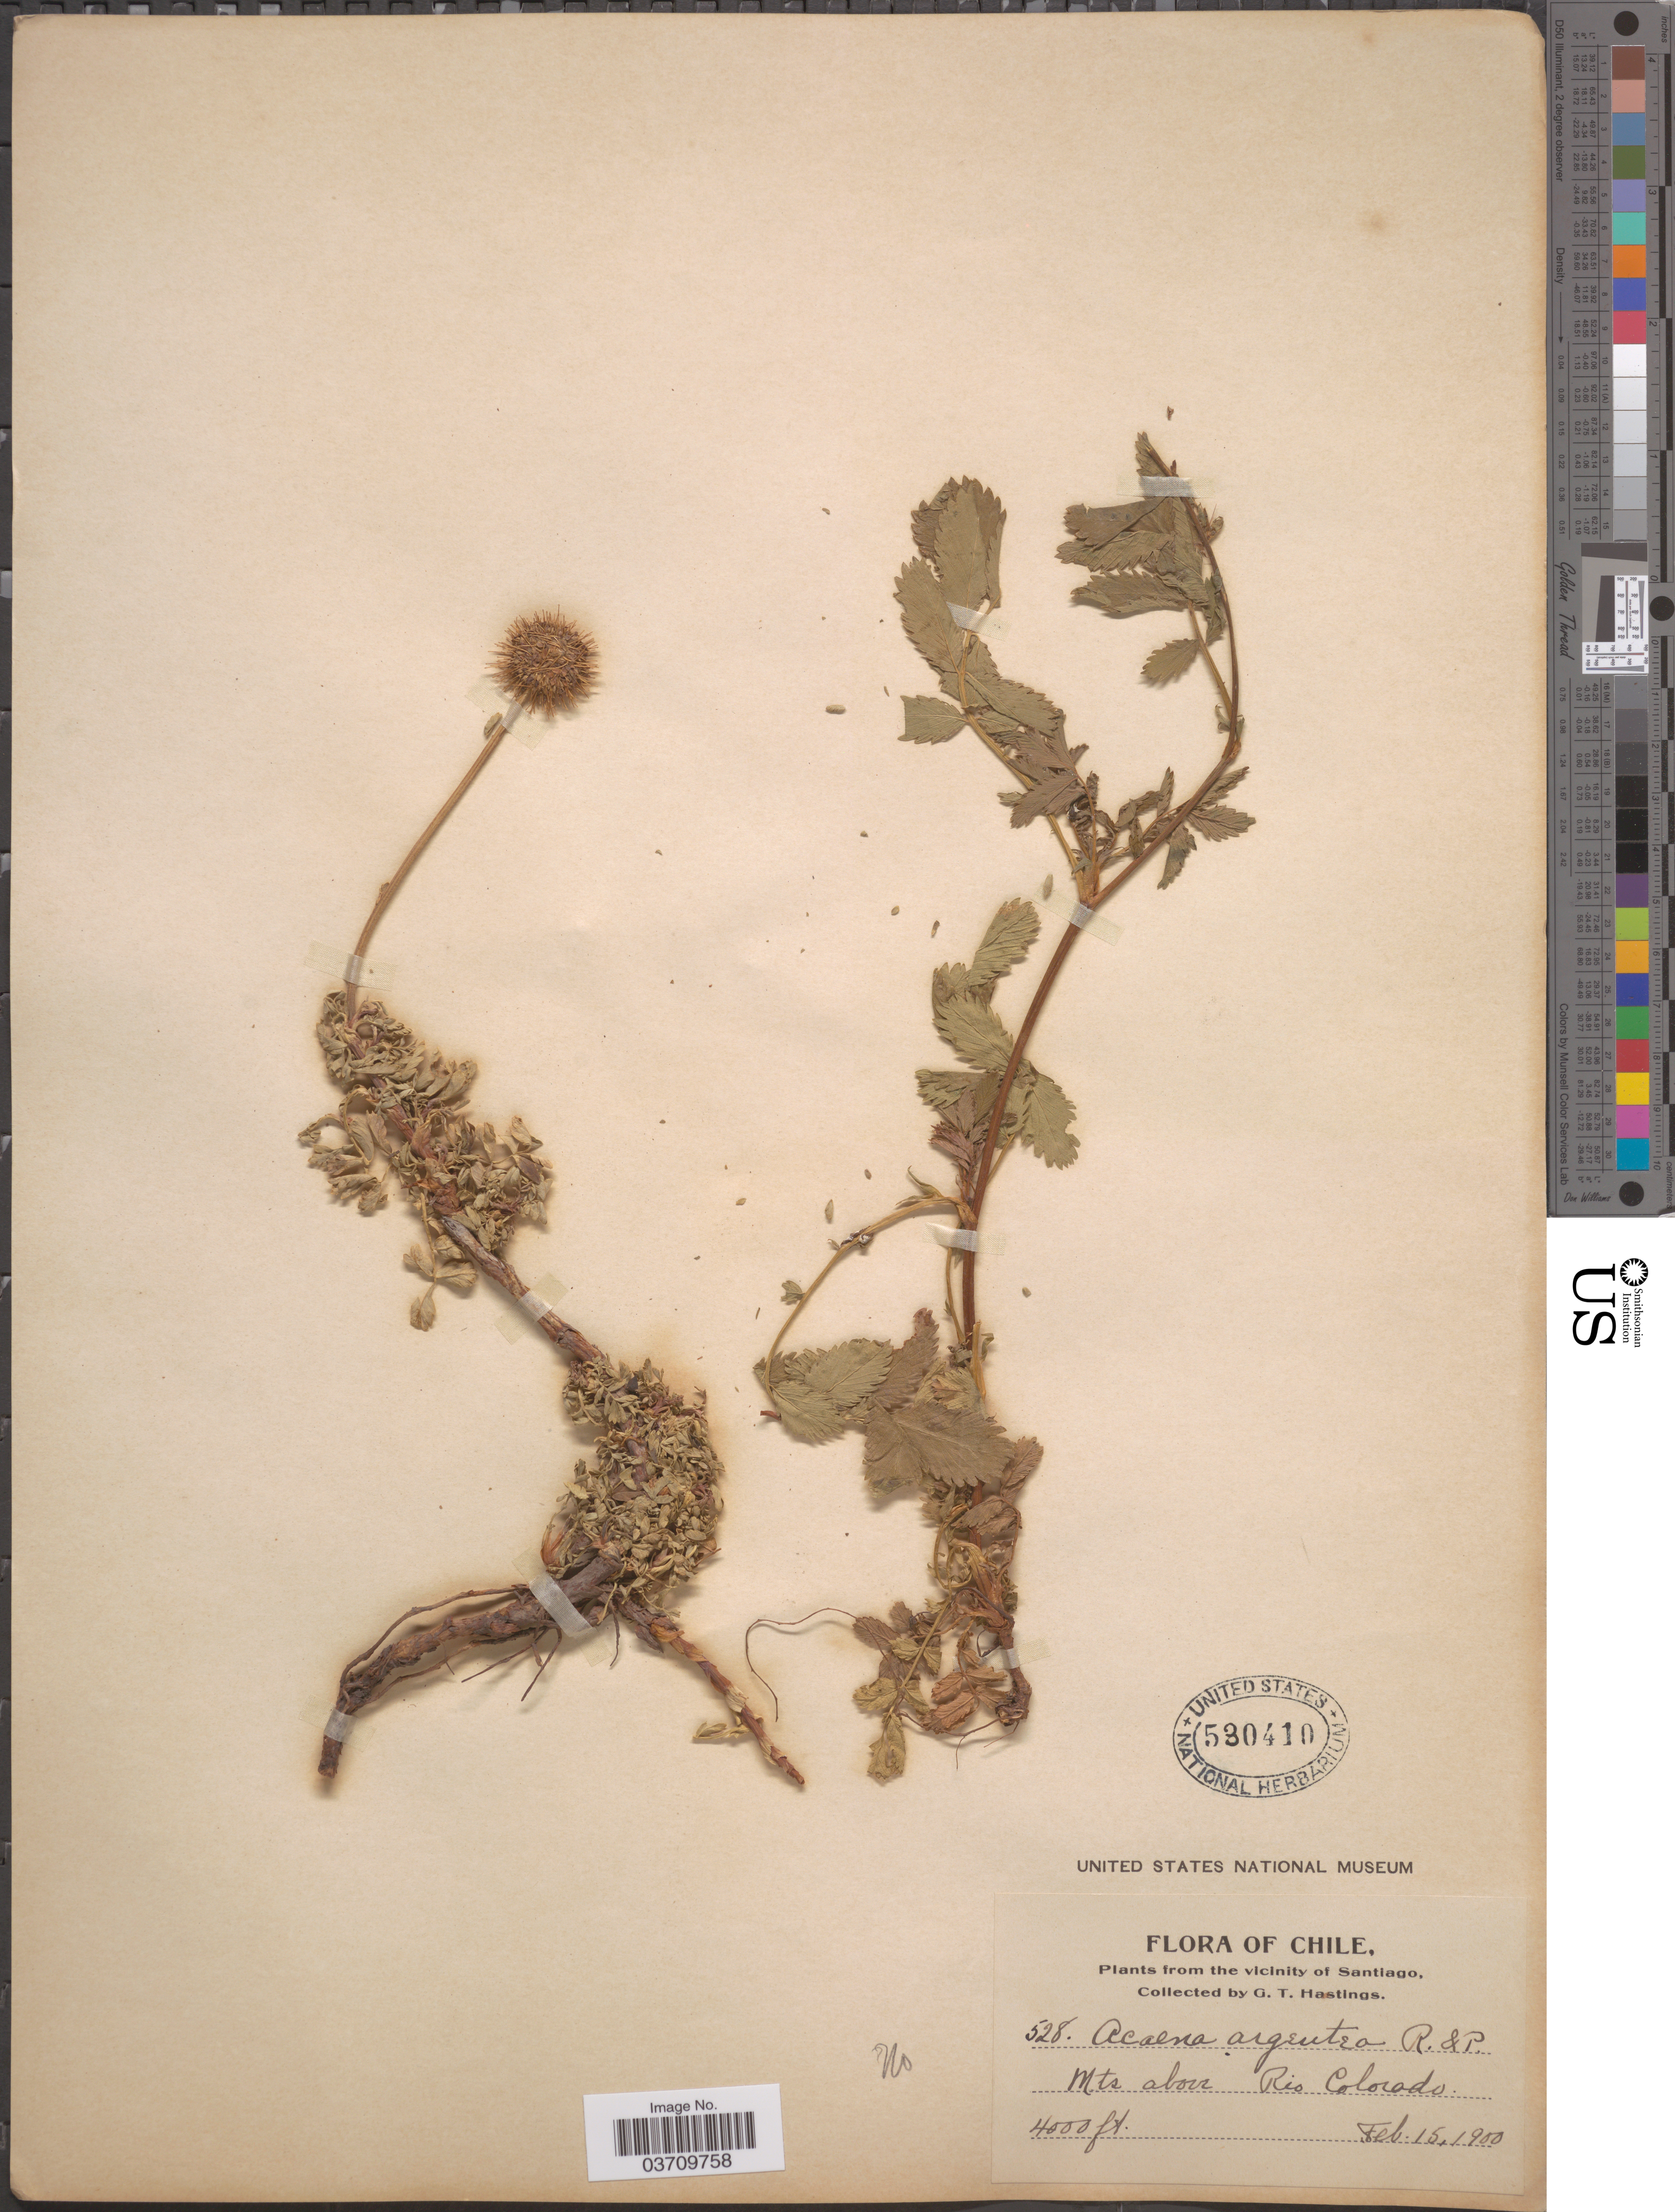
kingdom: Plantae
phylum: Tracheophyta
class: Magnoliopsida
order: Rosales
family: Rosaceae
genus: Acaena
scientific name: Acaena sp.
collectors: G. Hastings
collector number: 528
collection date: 1900-02-15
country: Chile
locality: Vicinity of Santiago. Mts above Rio Colorado.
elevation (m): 1219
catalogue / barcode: US 530410